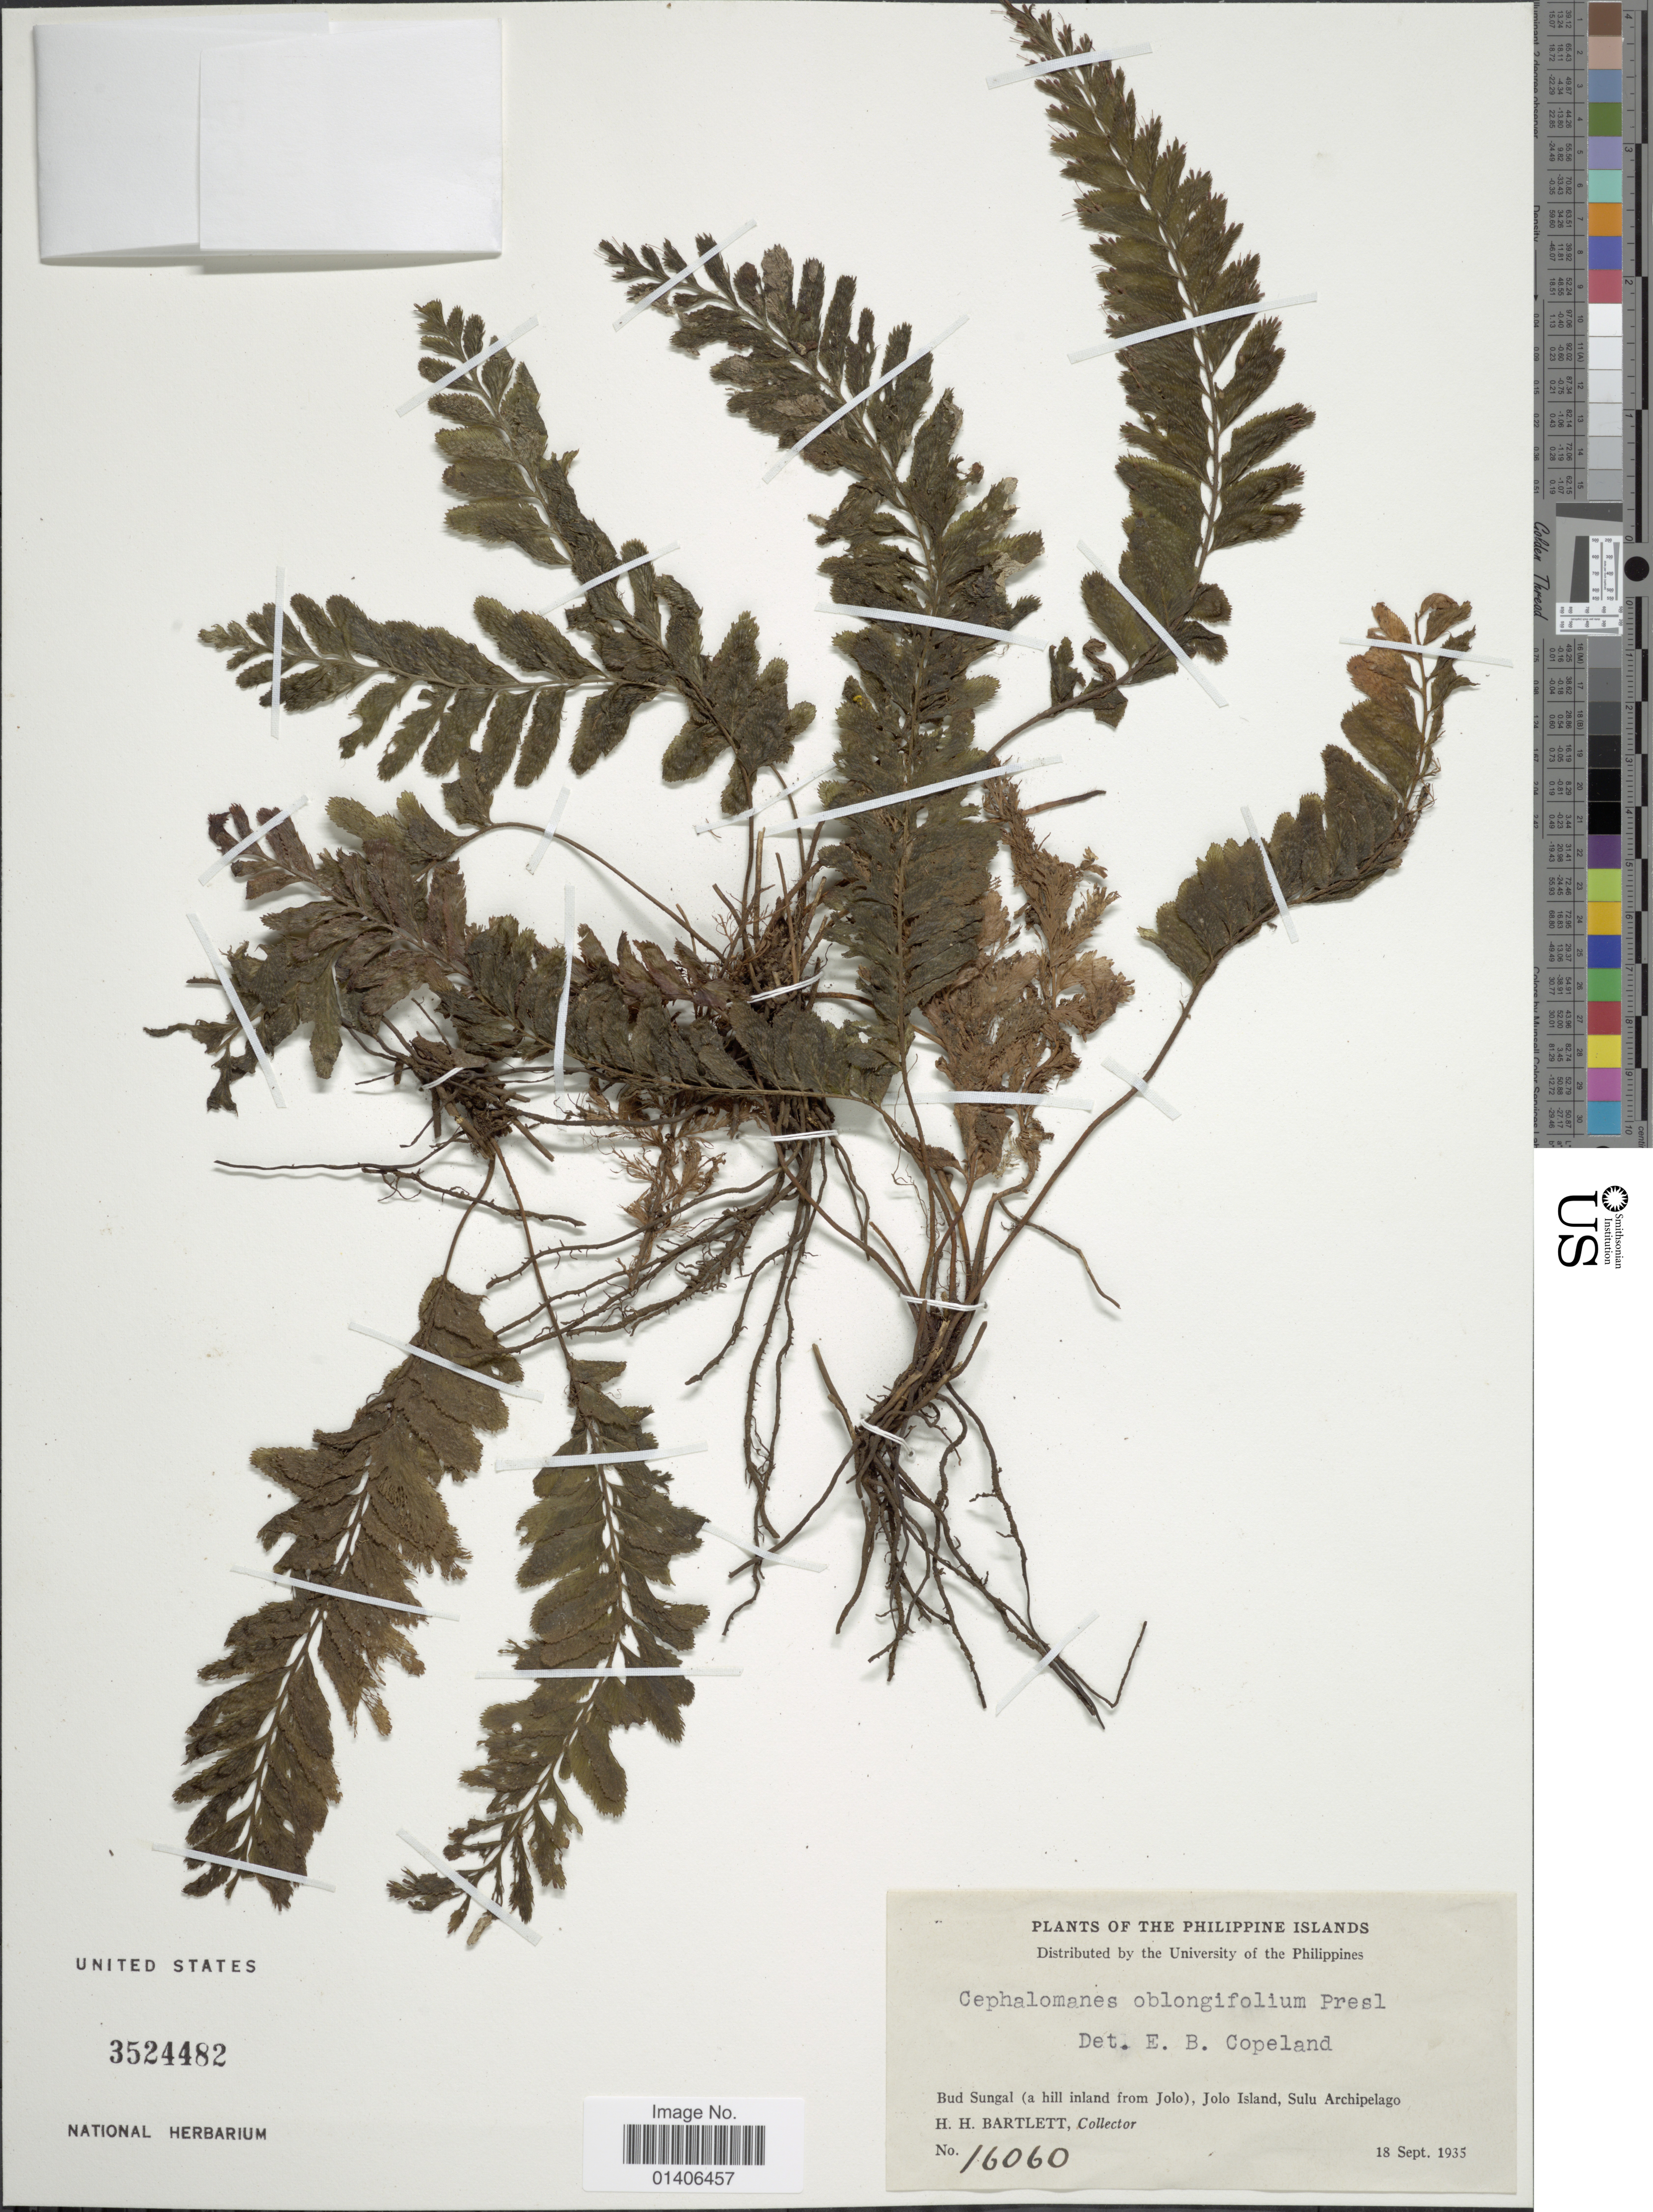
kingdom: Plantae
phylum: Tracheophyta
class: Polypodiopsida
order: Hymenophyllales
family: Hymenophyllaceae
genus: Cephalomanes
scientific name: Cephalomanes oblongifolium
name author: C. Presl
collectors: H. H. Bartlett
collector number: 16060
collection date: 1935-09-18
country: Philippines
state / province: Muslim Mindanao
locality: Bud Sungal (a hill inland from Jolo), Jolo Island, Sulu Archipelago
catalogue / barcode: US 3524482